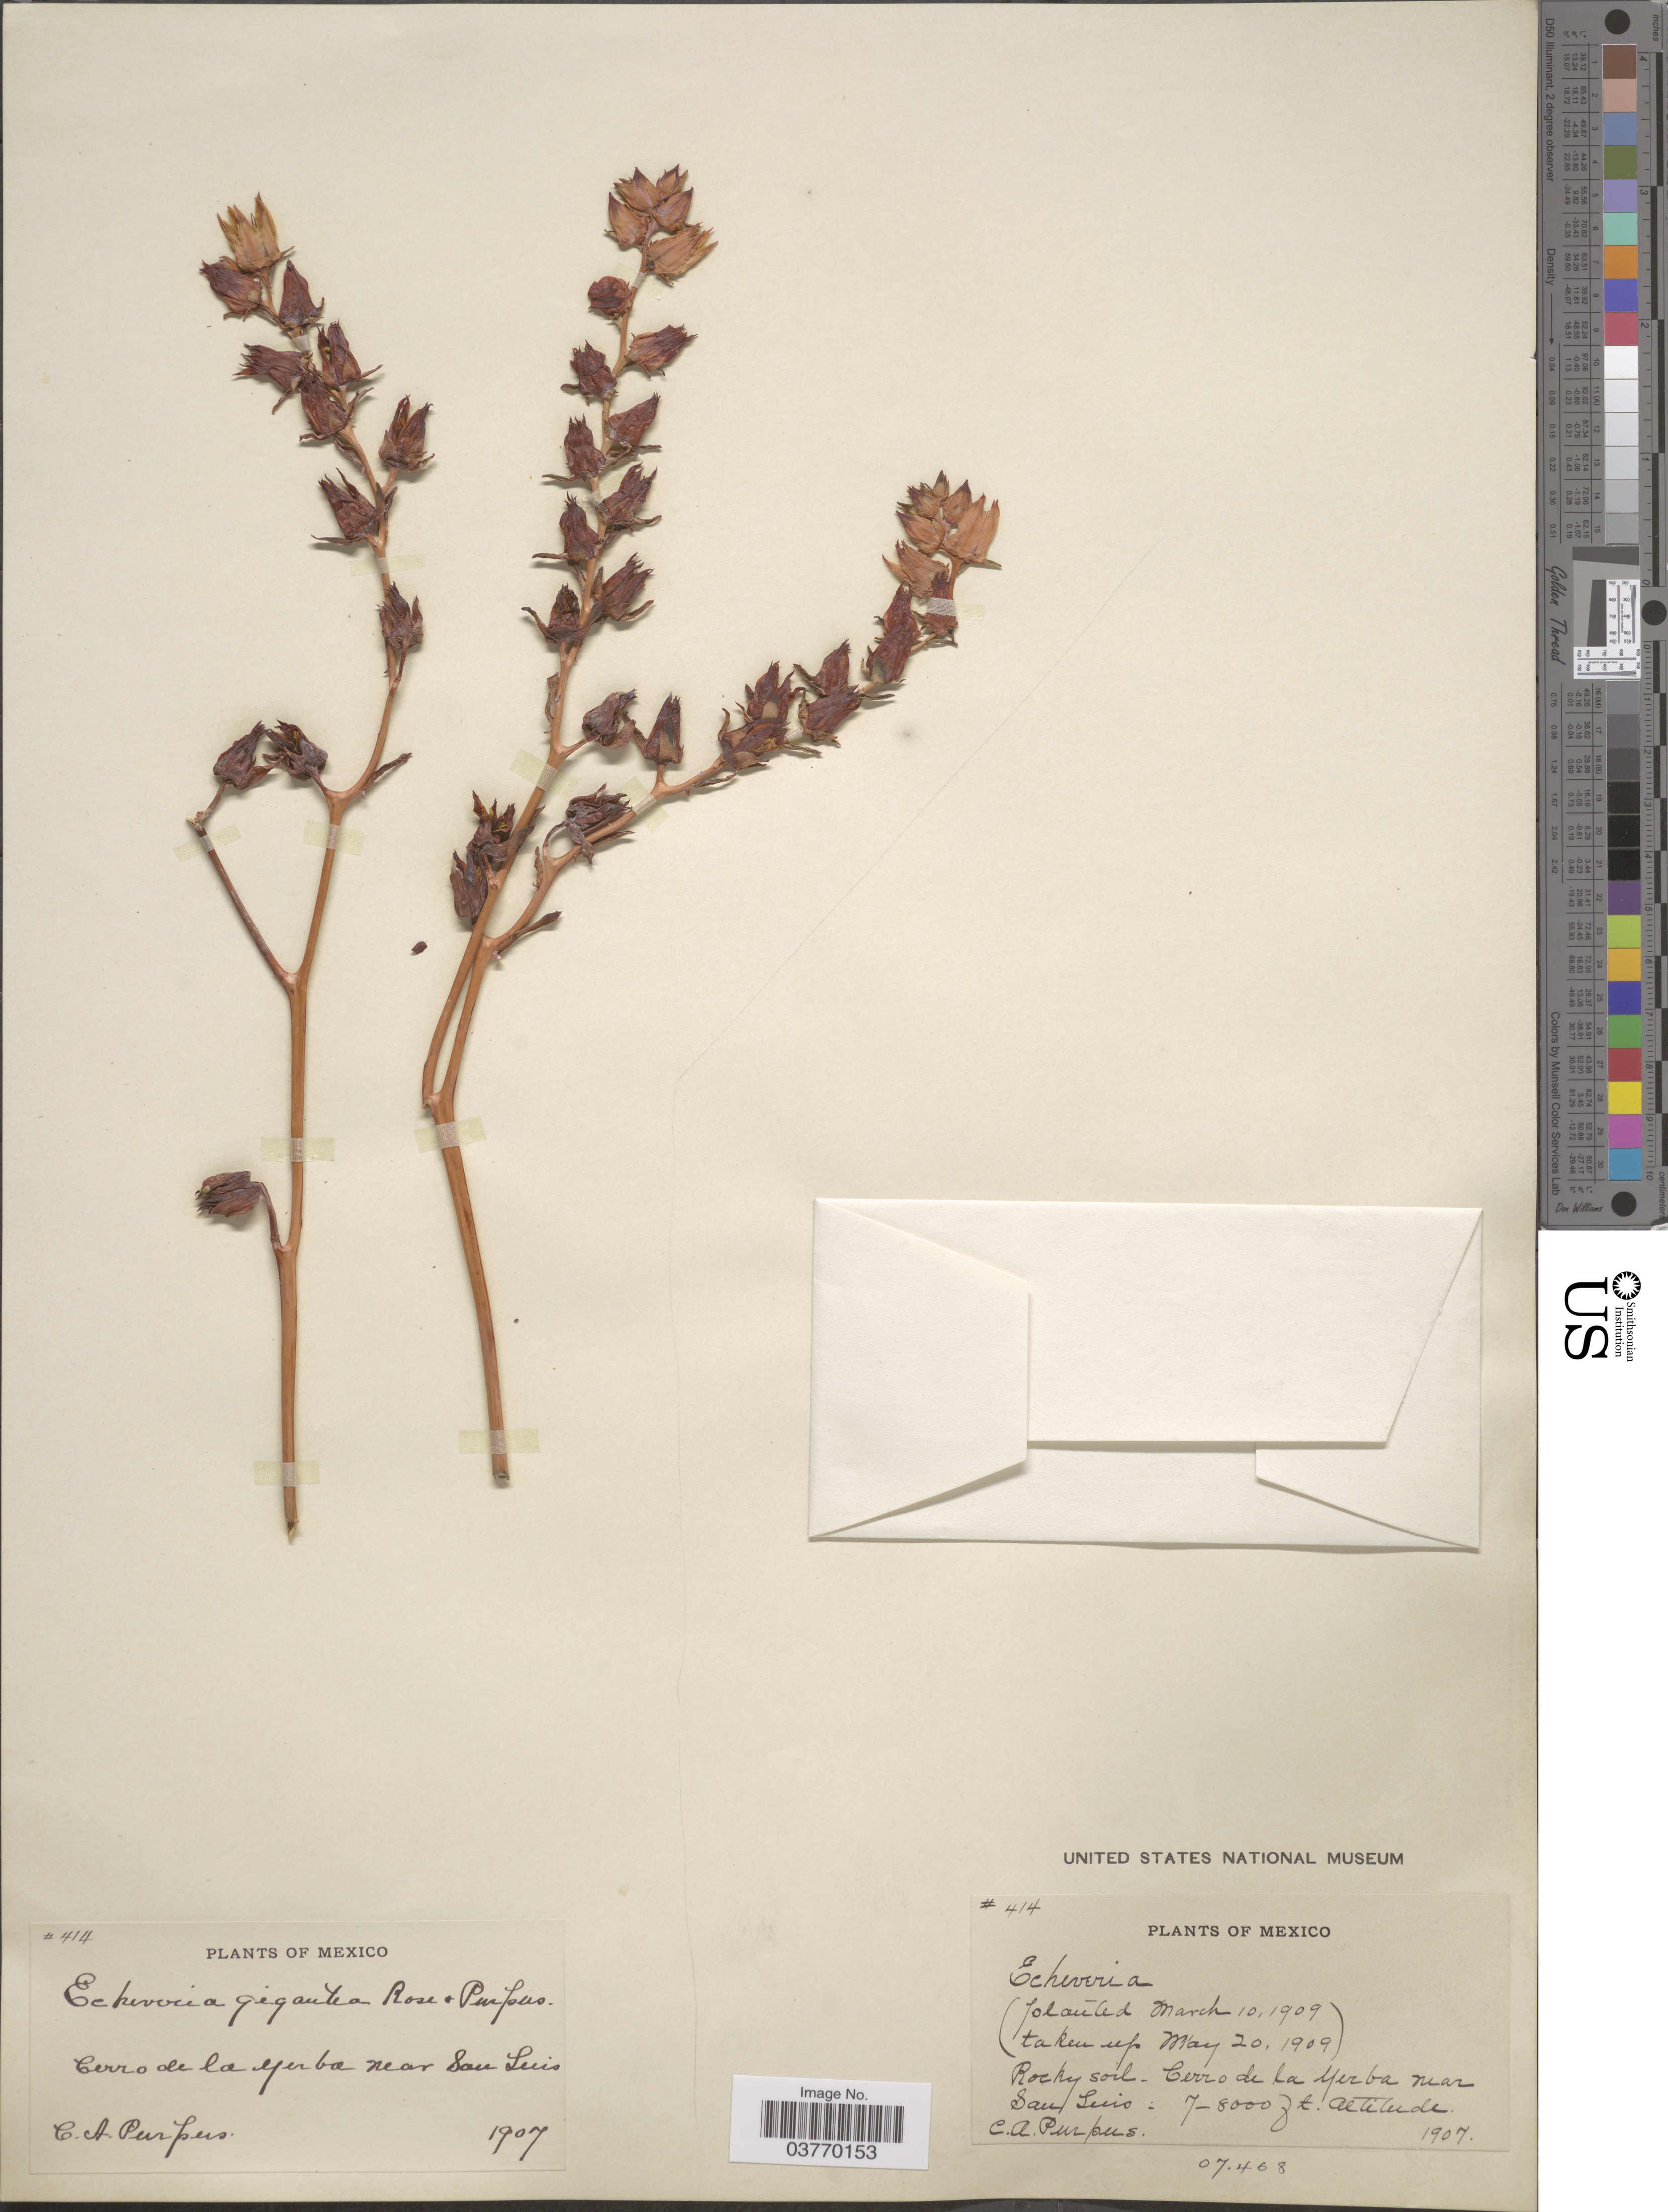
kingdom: Plantae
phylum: Tracheophyta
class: Magnoliopsida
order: Saxifragales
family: Crassulaceae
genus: Echeveria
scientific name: Echeveria gigantea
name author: Rose & Purpus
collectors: C. A. Purpus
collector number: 414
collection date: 1907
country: Mexico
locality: Cerro de la Yerba near San Luis.